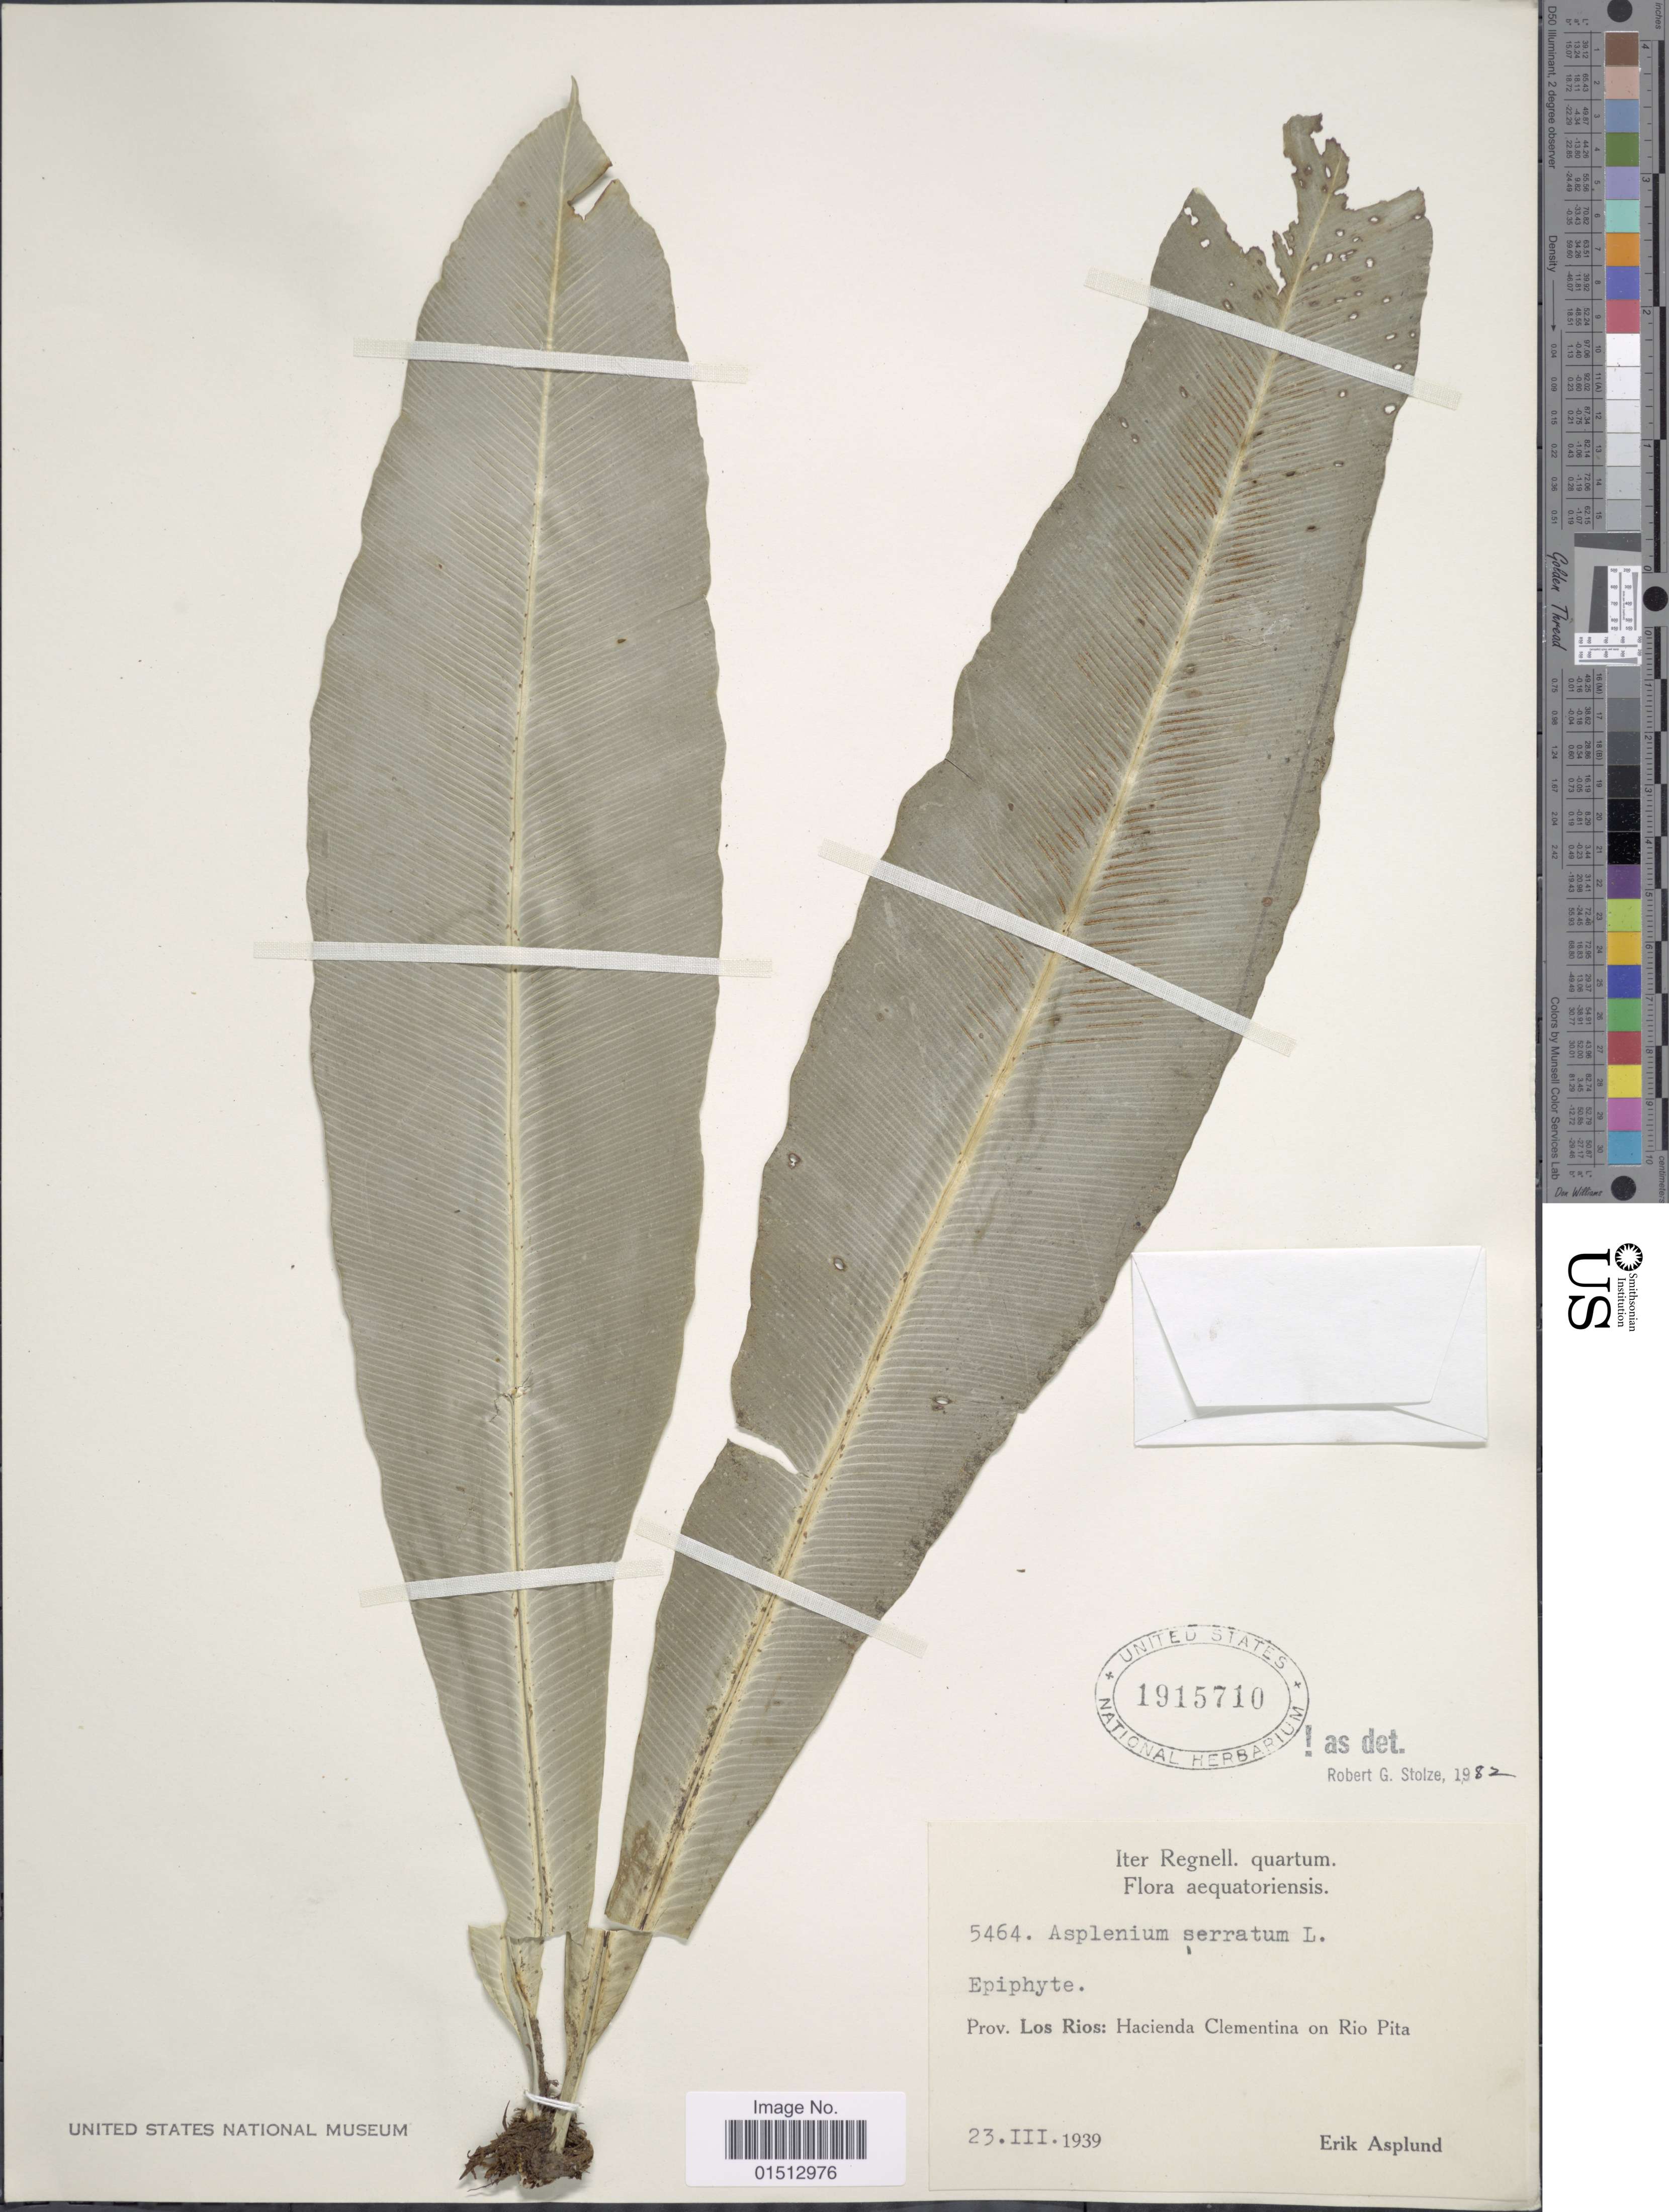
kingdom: Plantae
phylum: Tracheophyta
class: Polypodiopsida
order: Polypodiales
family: Aspleniaceae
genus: Asplenium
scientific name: Asplenium serratum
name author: L.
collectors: E. Asplund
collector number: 5464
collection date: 1939-03-23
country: Ecuador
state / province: Los Ríos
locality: Aequatoriensis, Prov. Los Rios: Hacienda Clementina on Rio Pita.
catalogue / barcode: US 1915710